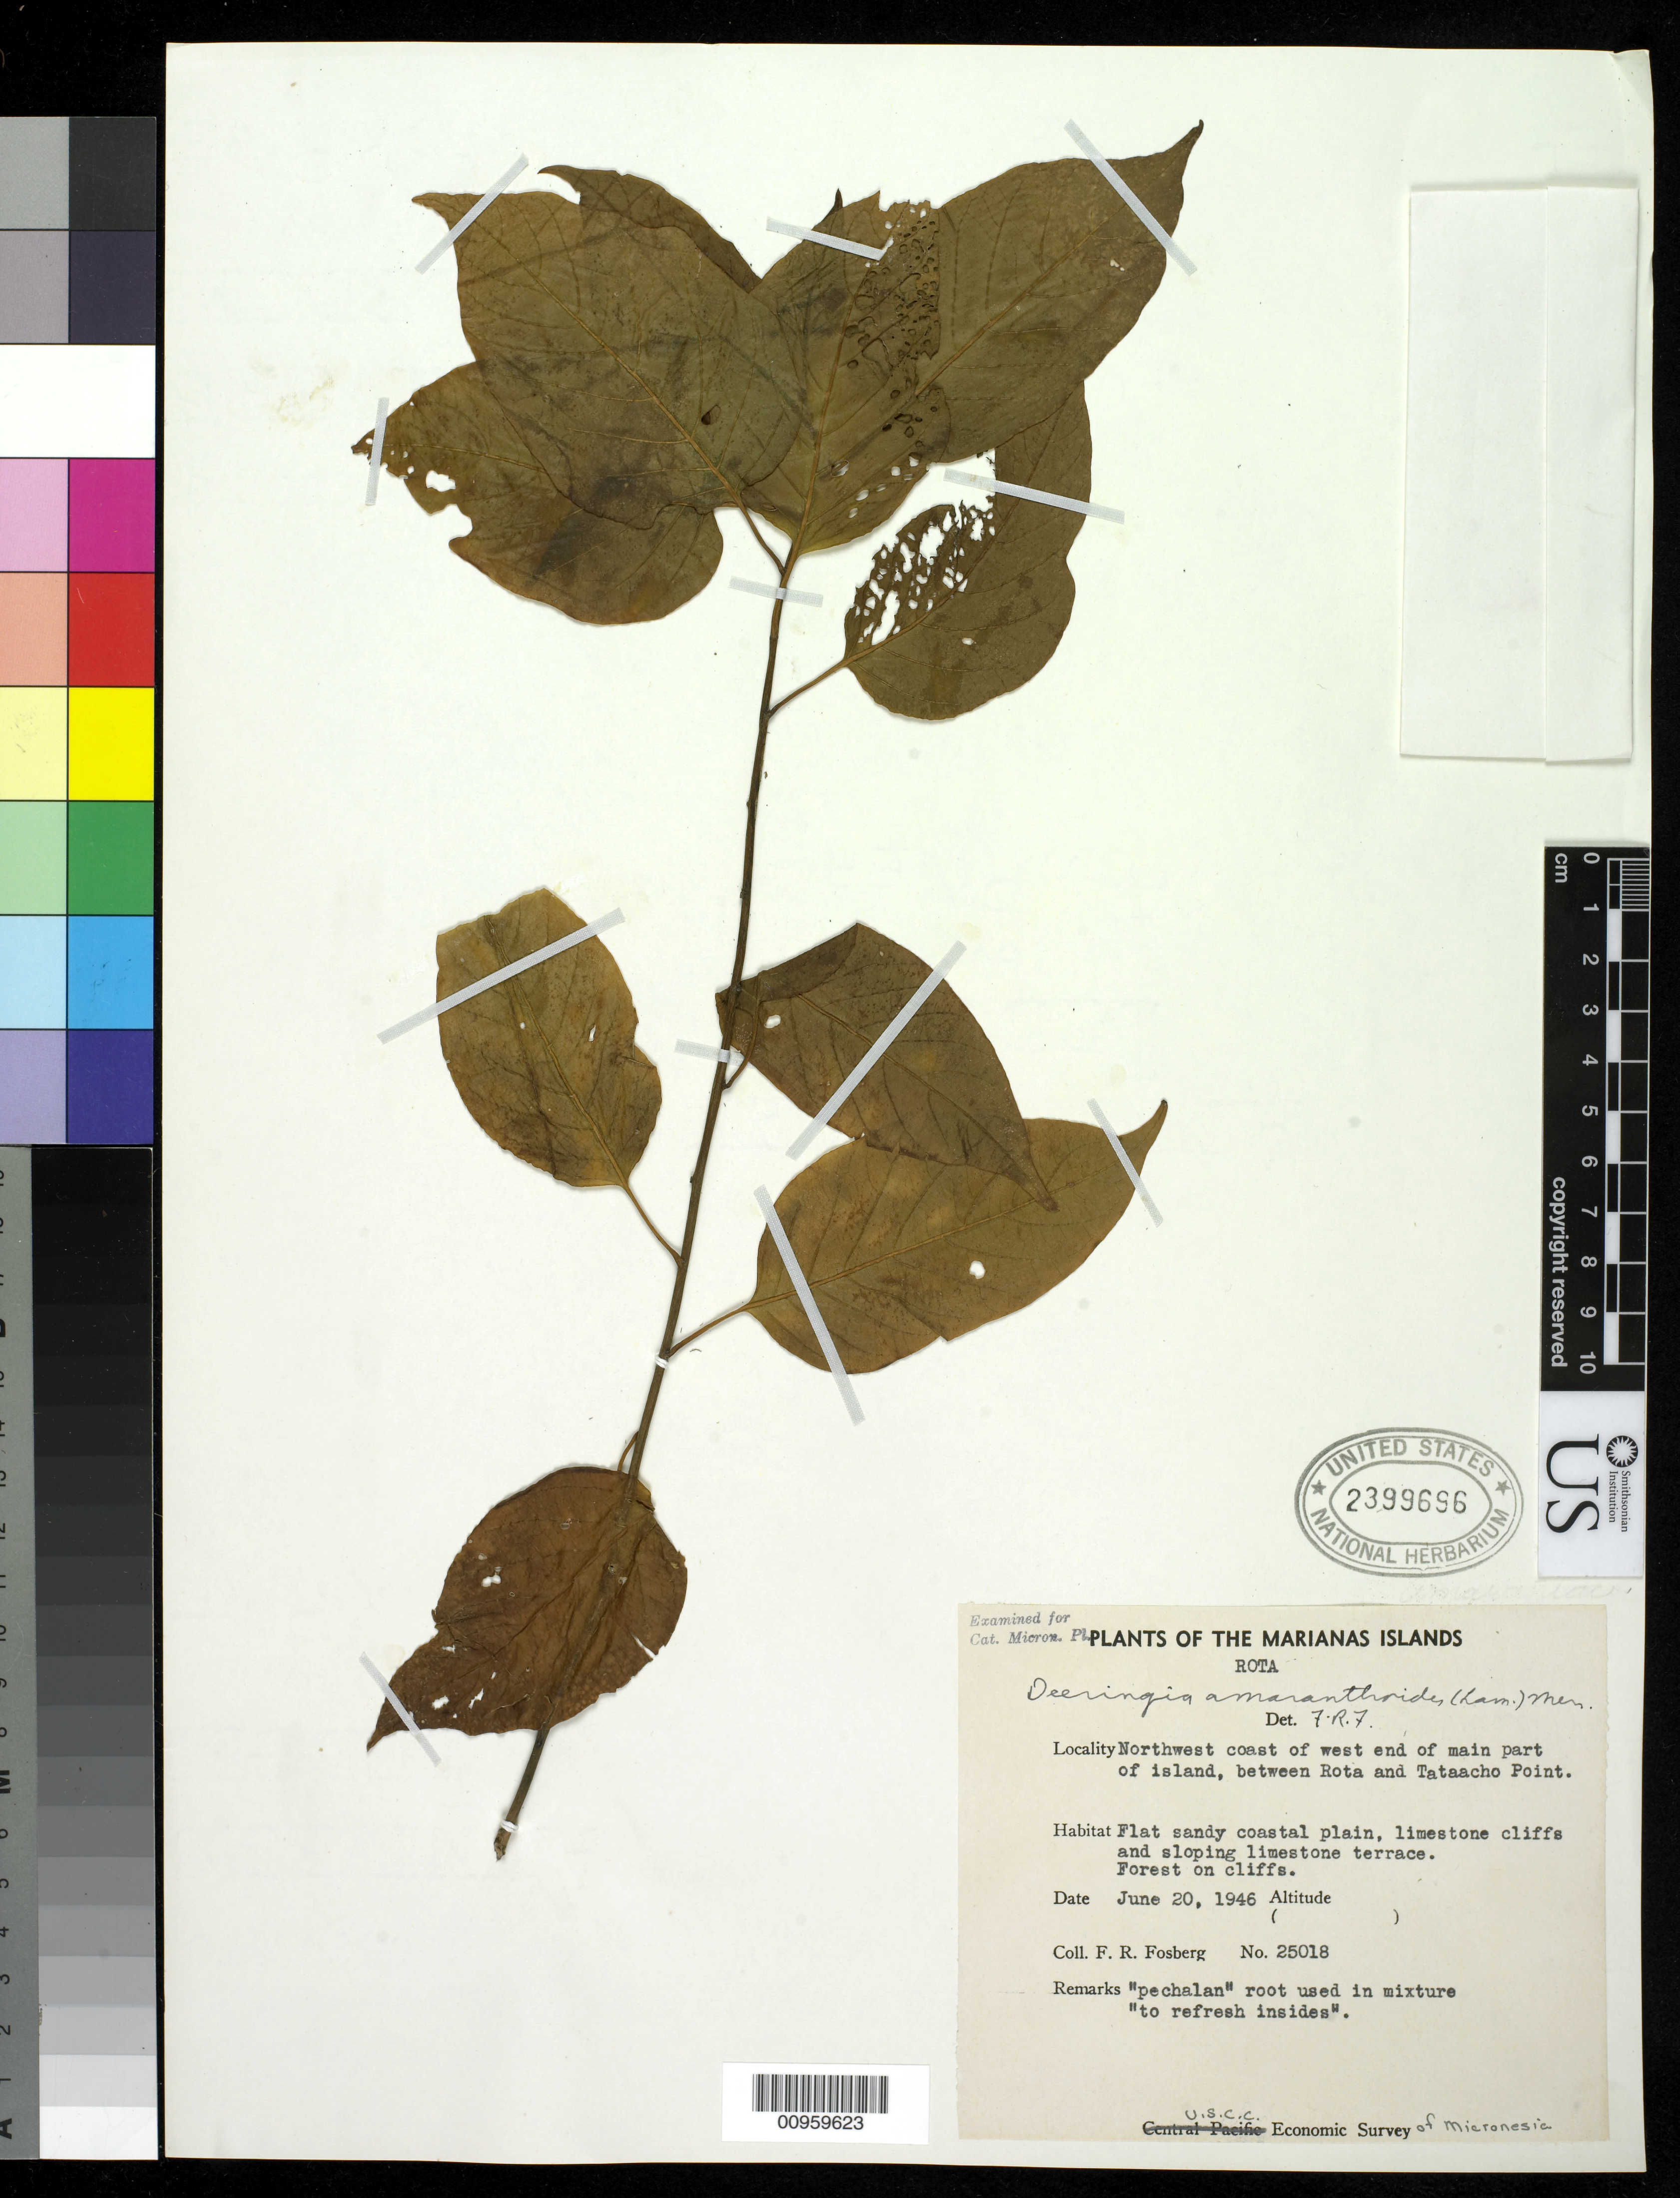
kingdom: Plantae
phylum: Tracheophyta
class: Magnoliopsida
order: Caryophyllales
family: Amaranthaceae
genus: Deeringia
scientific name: Deeringia amaranthoides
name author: (Lam.) Merr.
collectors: F. R. Fosberg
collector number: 25018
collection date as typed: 20 Jun 1946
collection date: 1946-06-20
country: Northern Mariana Islands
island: Rota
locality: Between Rota and Tataacho Point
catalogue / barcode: US 2399696